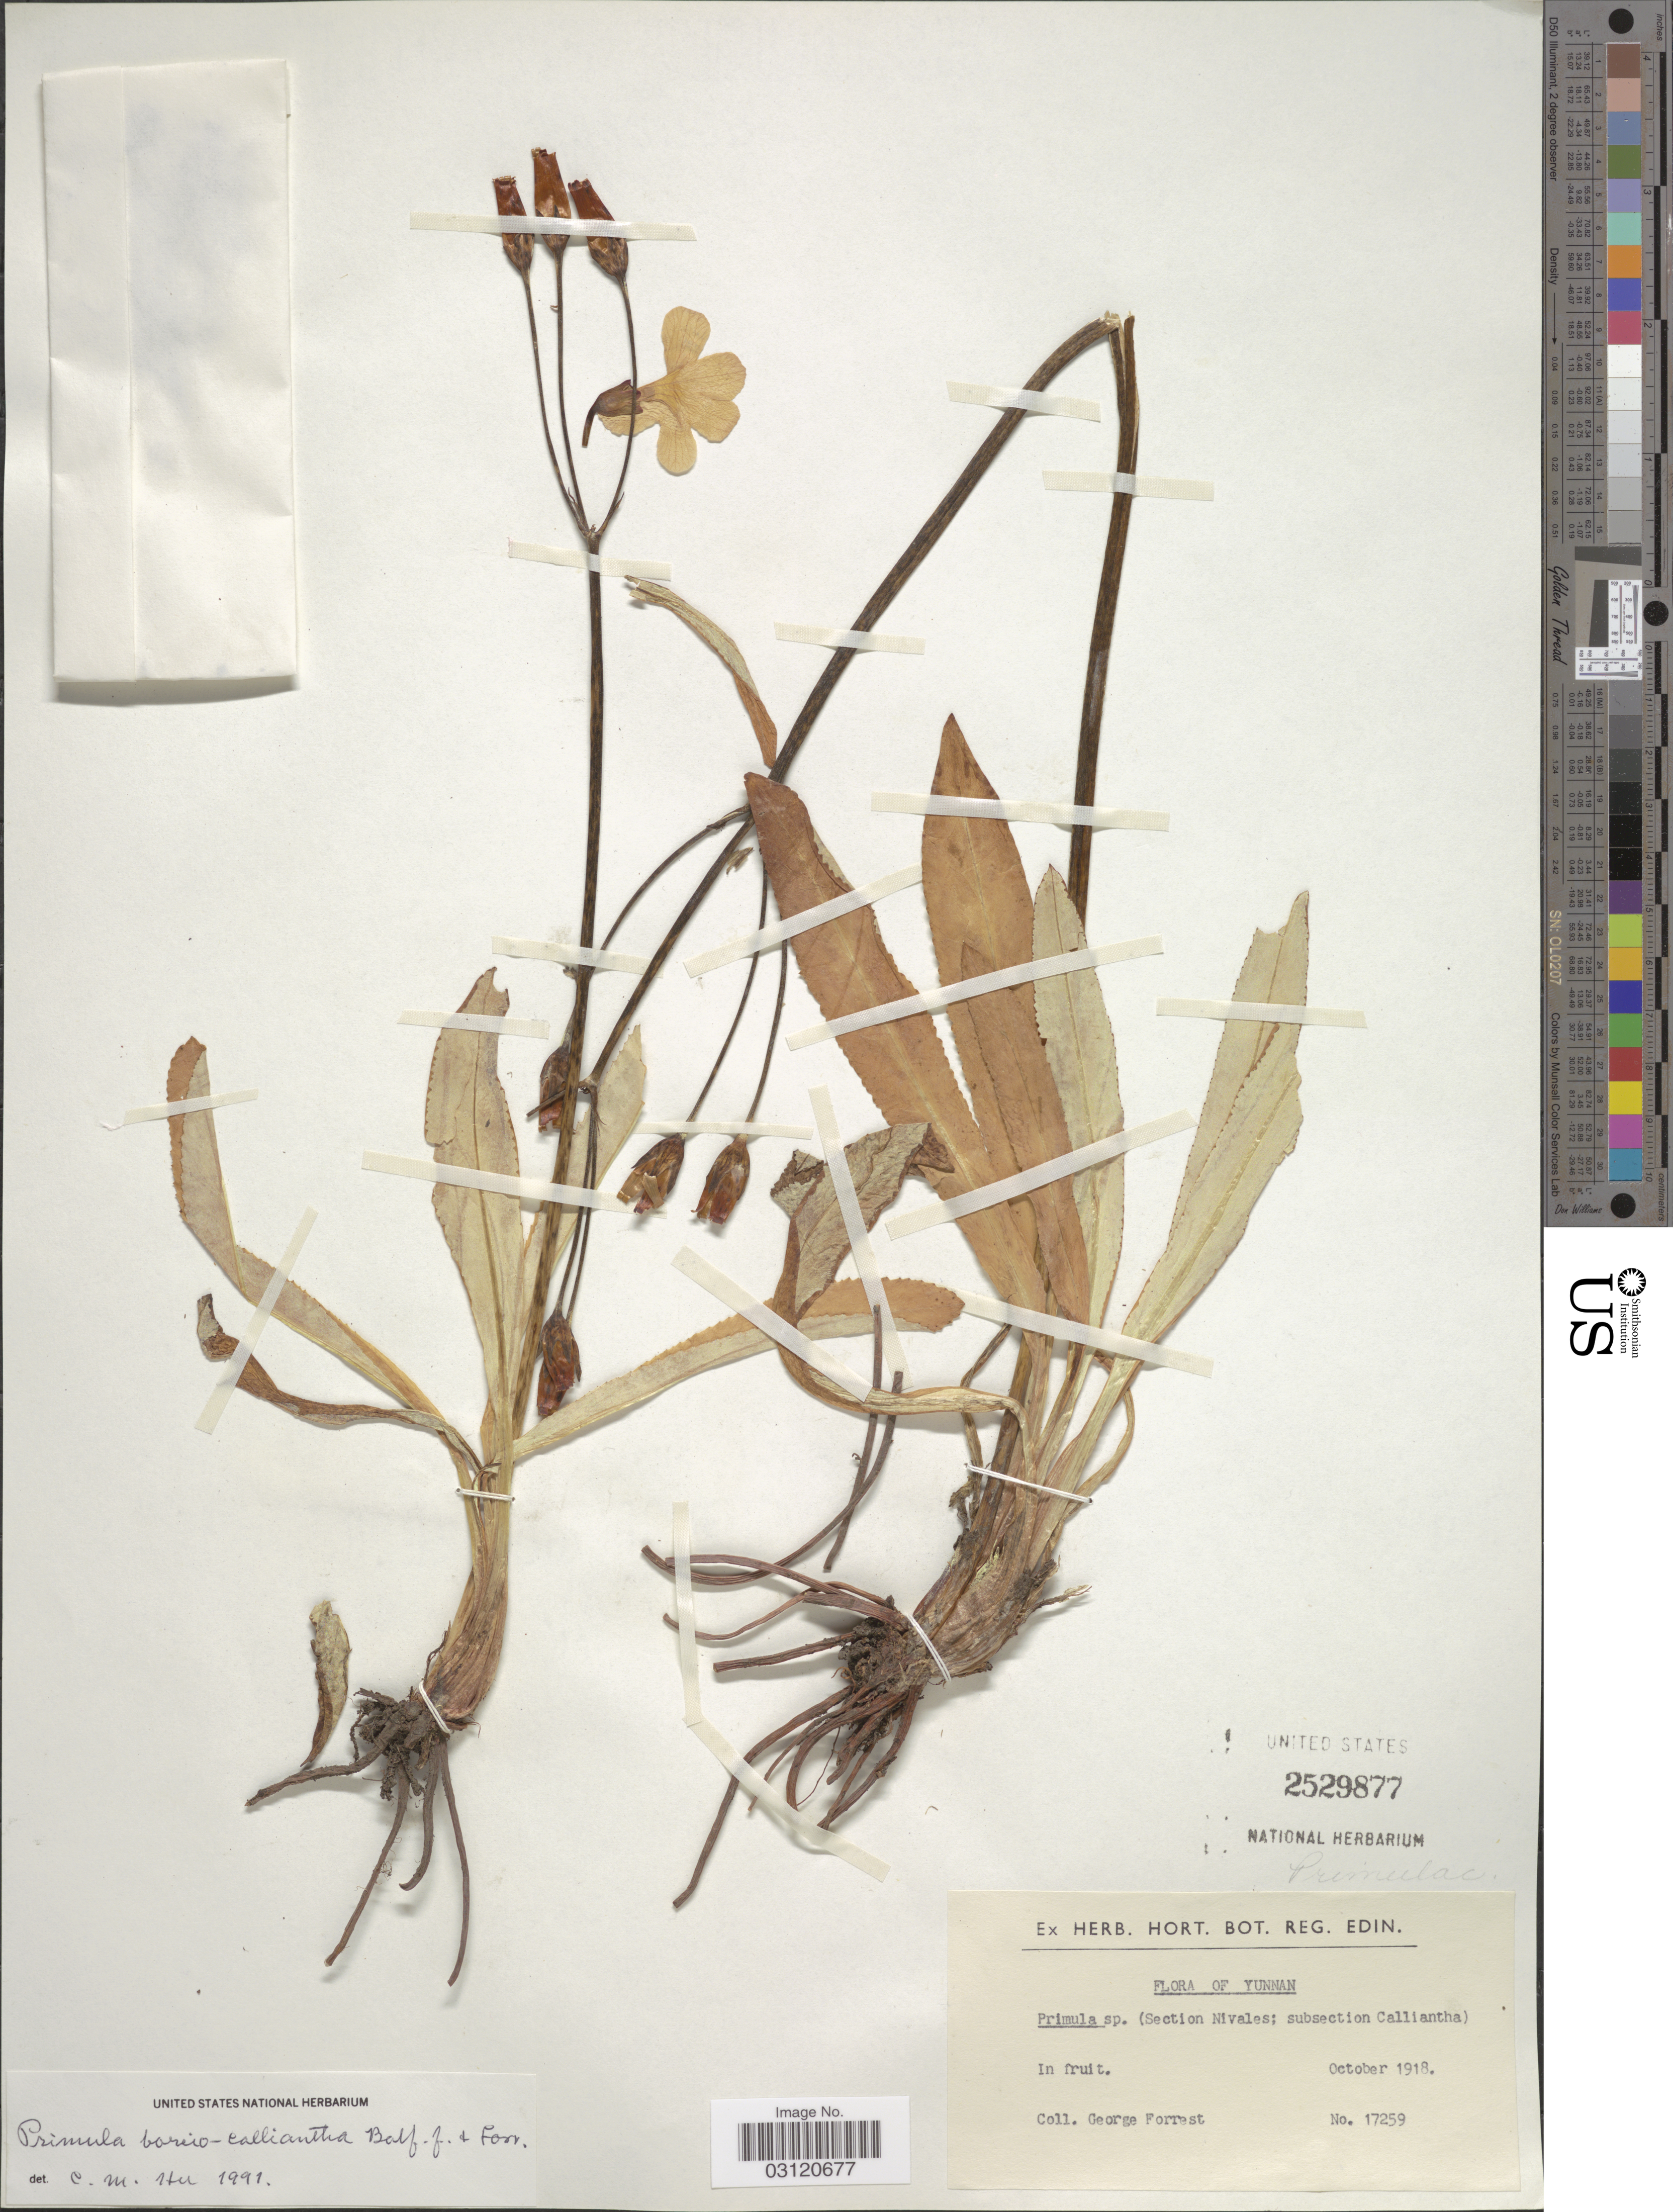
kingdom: Plantae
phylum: Tracheophyta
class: Magnoliopsida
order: Ericales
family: Primulaceae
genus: Primula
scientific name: Primula boreiocalliantha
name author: Balf. f. & Forrest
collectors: G. Forrest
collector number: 17259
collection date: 1918-10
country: China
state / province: Yunnan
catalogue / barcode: US 2529877